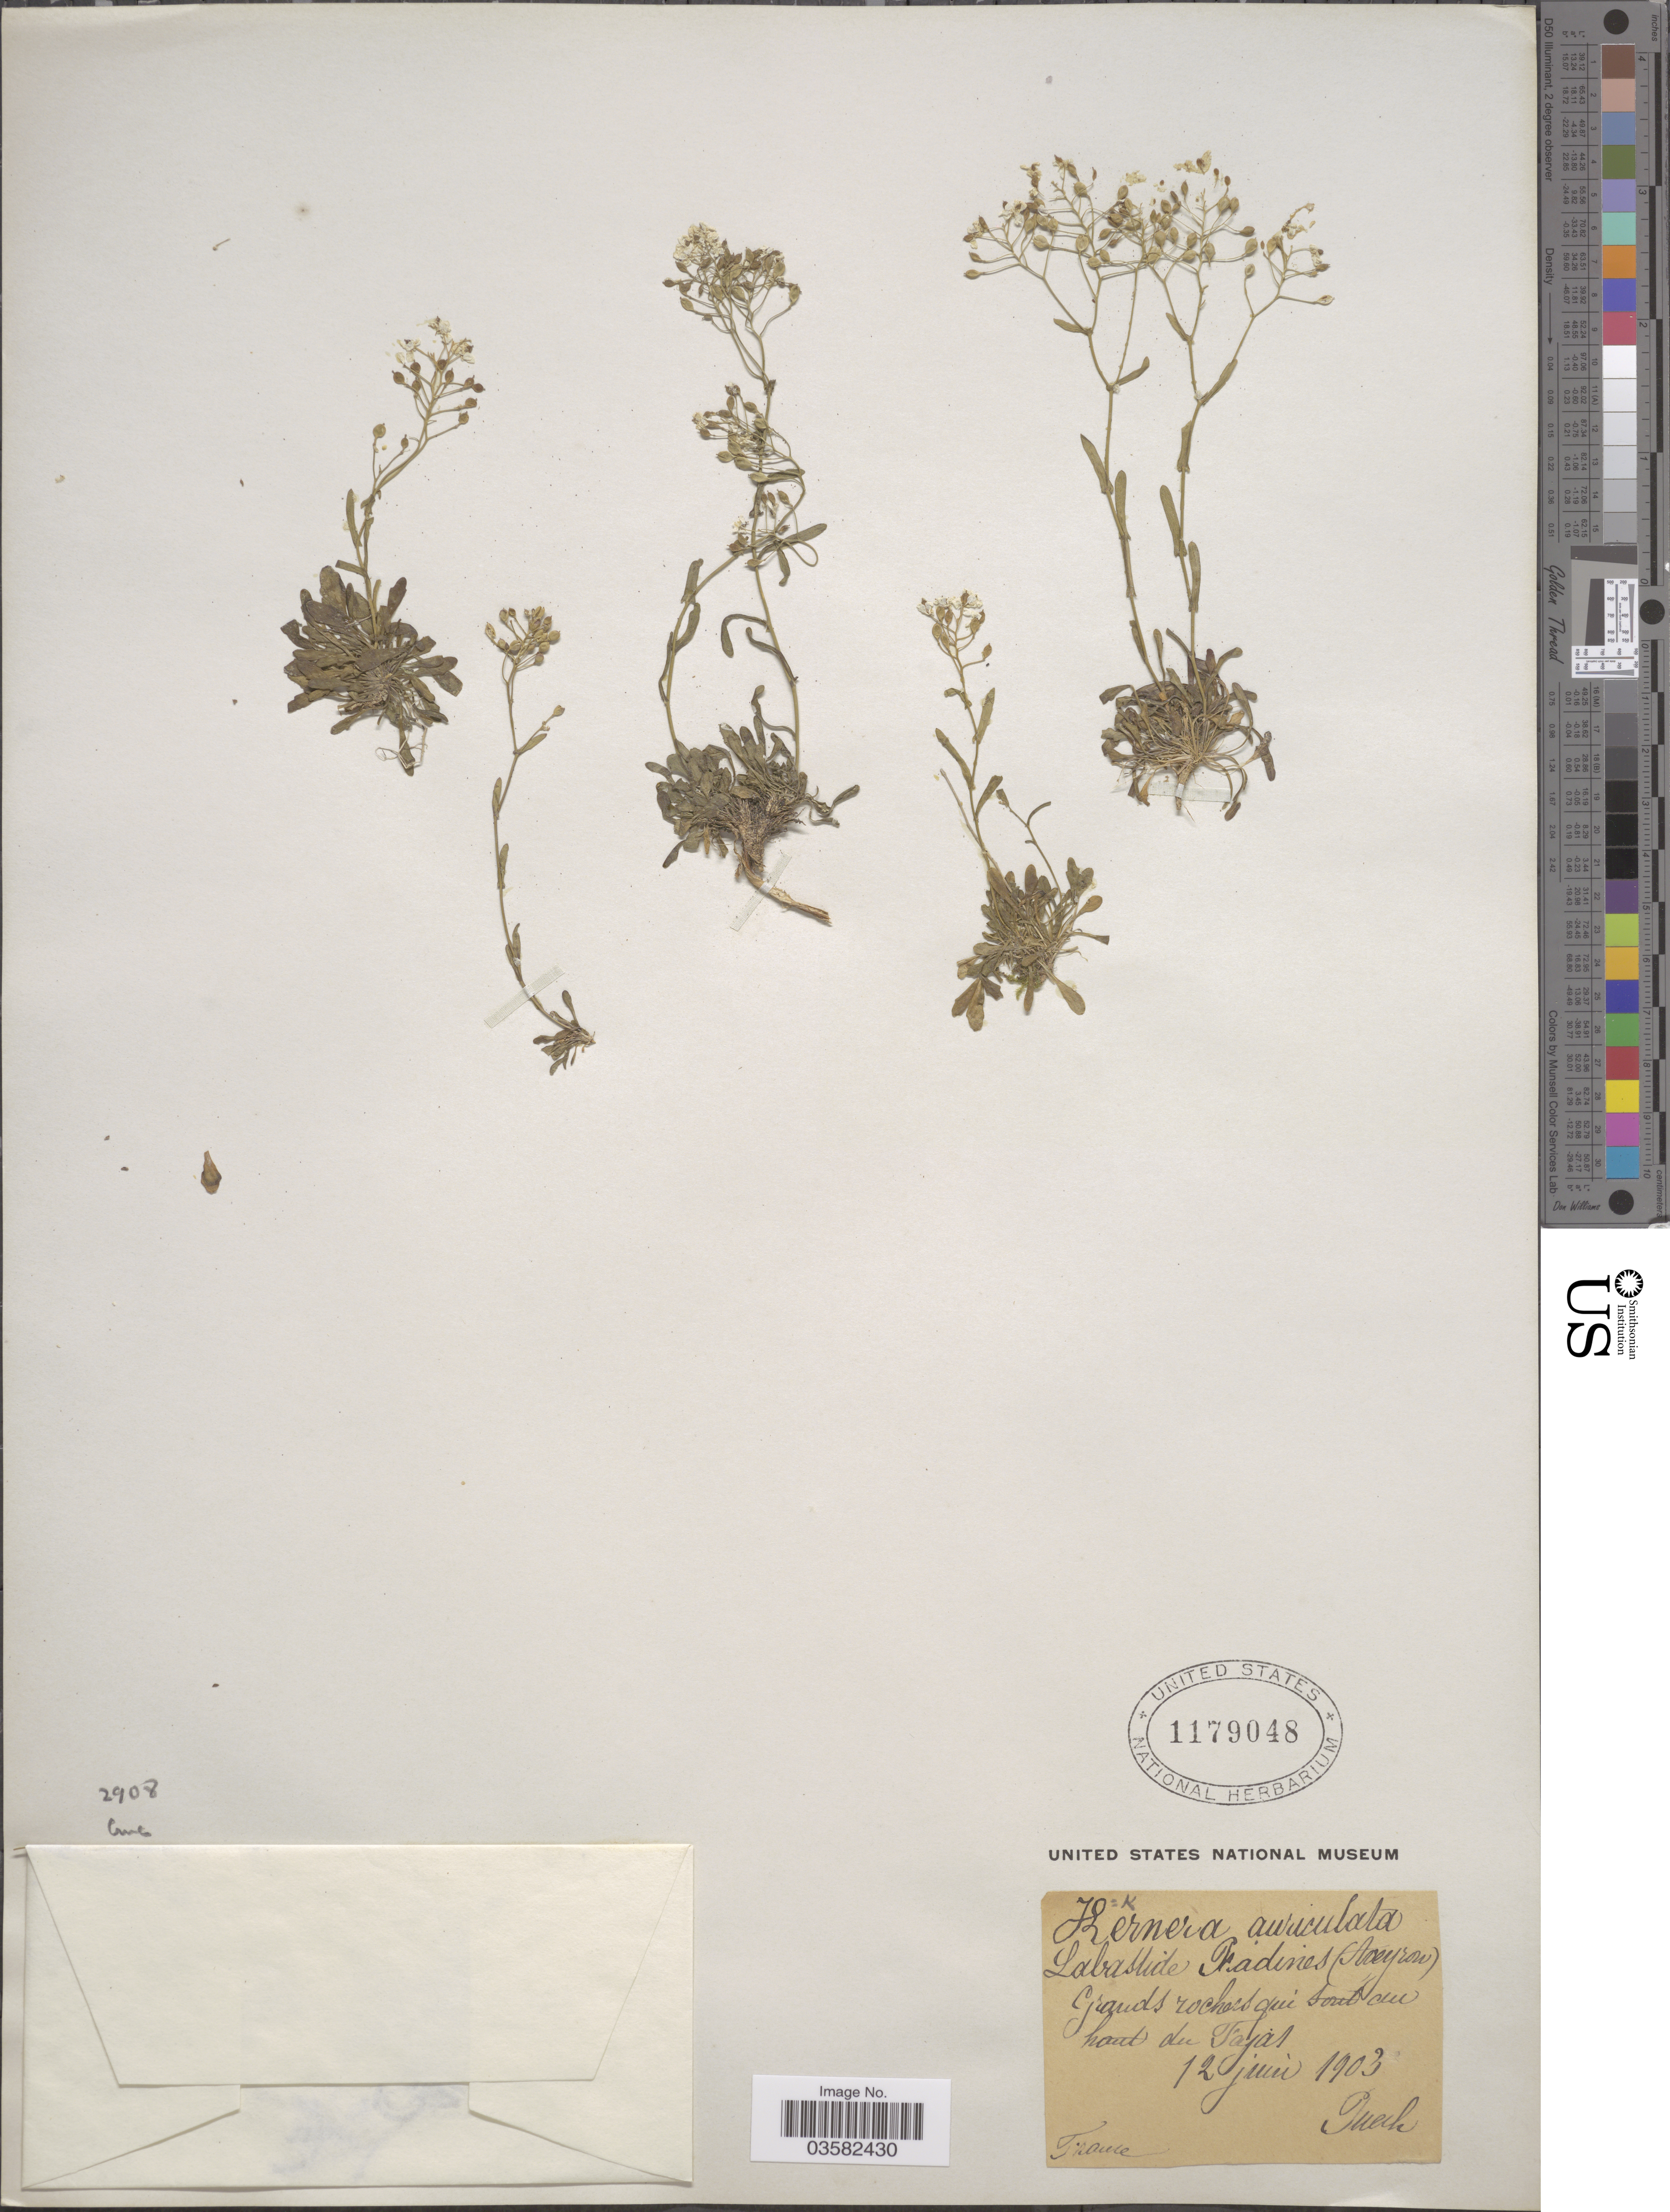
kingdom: Plantae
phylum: Tracheophyta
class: Magnoliopsida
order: Brassicales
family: Brassicaceae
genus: Kernera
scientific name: Kernera auriculata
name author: Sweet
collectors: Puech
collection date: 1903-06-12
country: France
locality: Labaslide Fadines ( [illegible text]) Grands rochers què au haut du Fajas.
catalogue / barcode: US 1179048